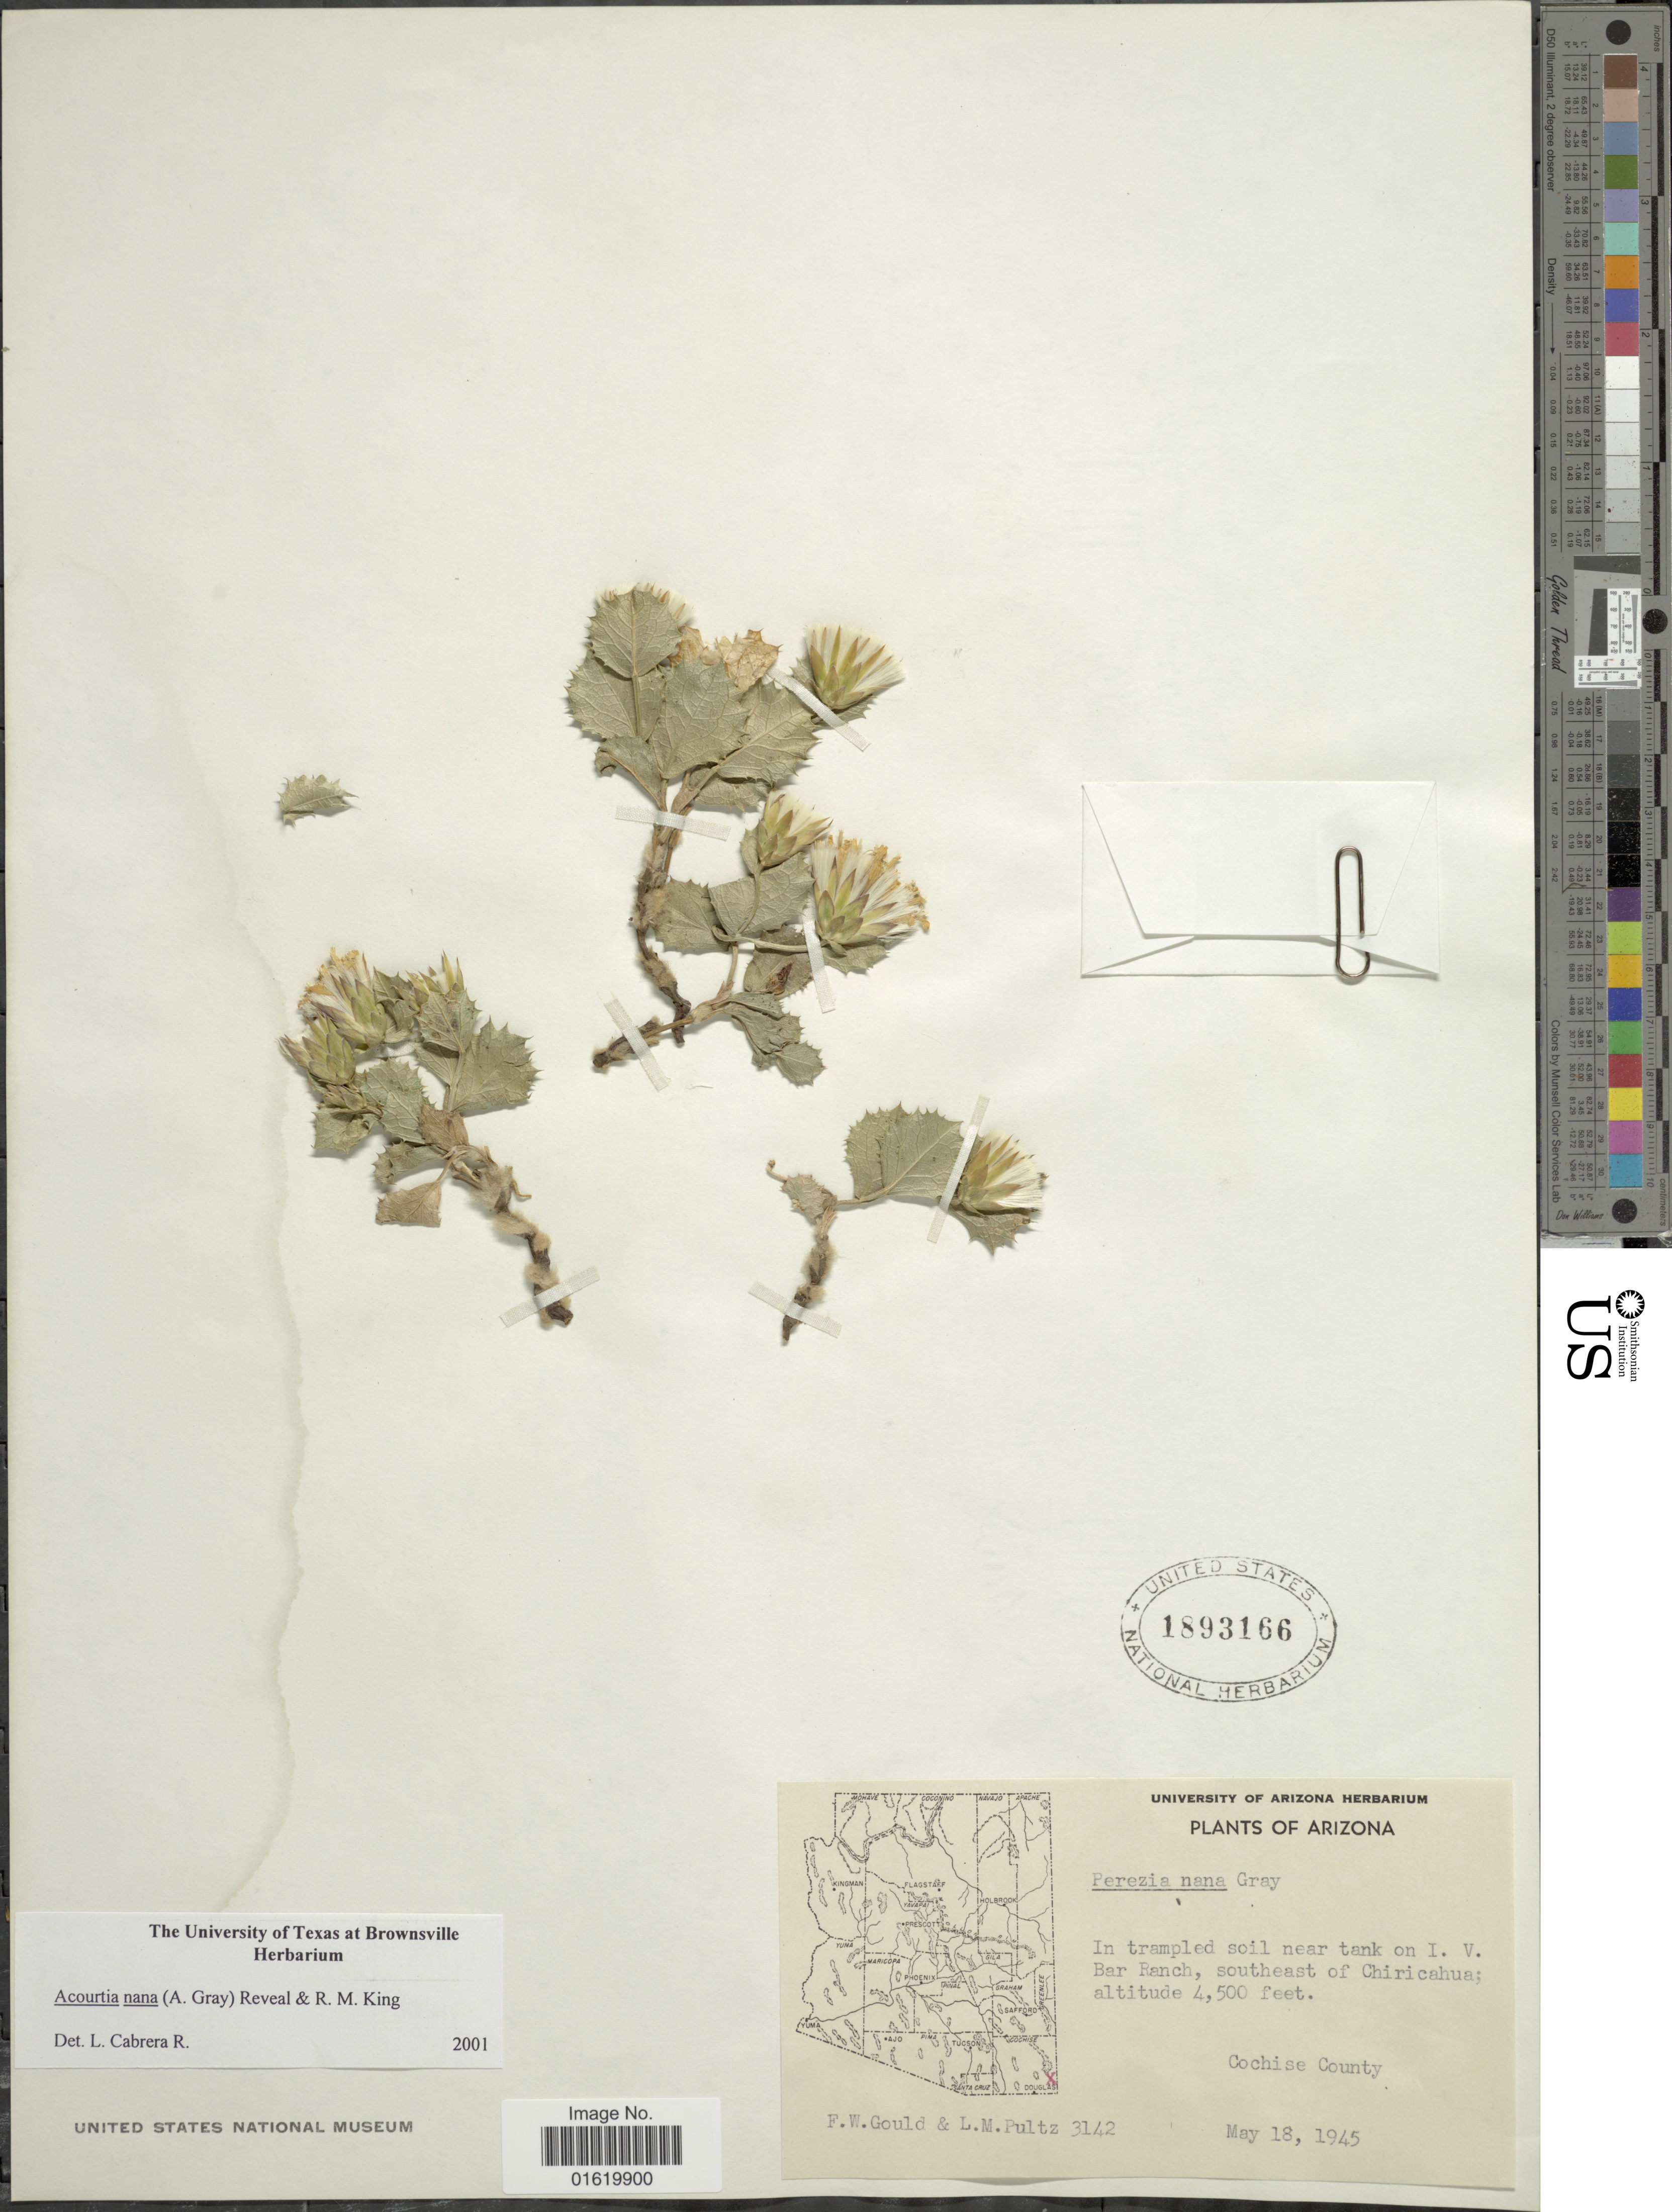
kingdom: Plantae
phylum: Tracheophyta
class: Magnoliopsida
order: Asterales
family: Asteraceae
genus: Acourtia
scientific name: Acourtia nana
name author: (A. Gray) Reveal & R.M. King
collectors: F. W. Gould & L. Pultz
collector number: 3142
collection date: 1945-05-18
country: United States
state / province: Arizona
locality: In trampled soil near tank on I.V. Bar Ranch, southeast of Chiricahua. Cochise County.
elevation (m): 1372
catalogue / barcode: US 1893166